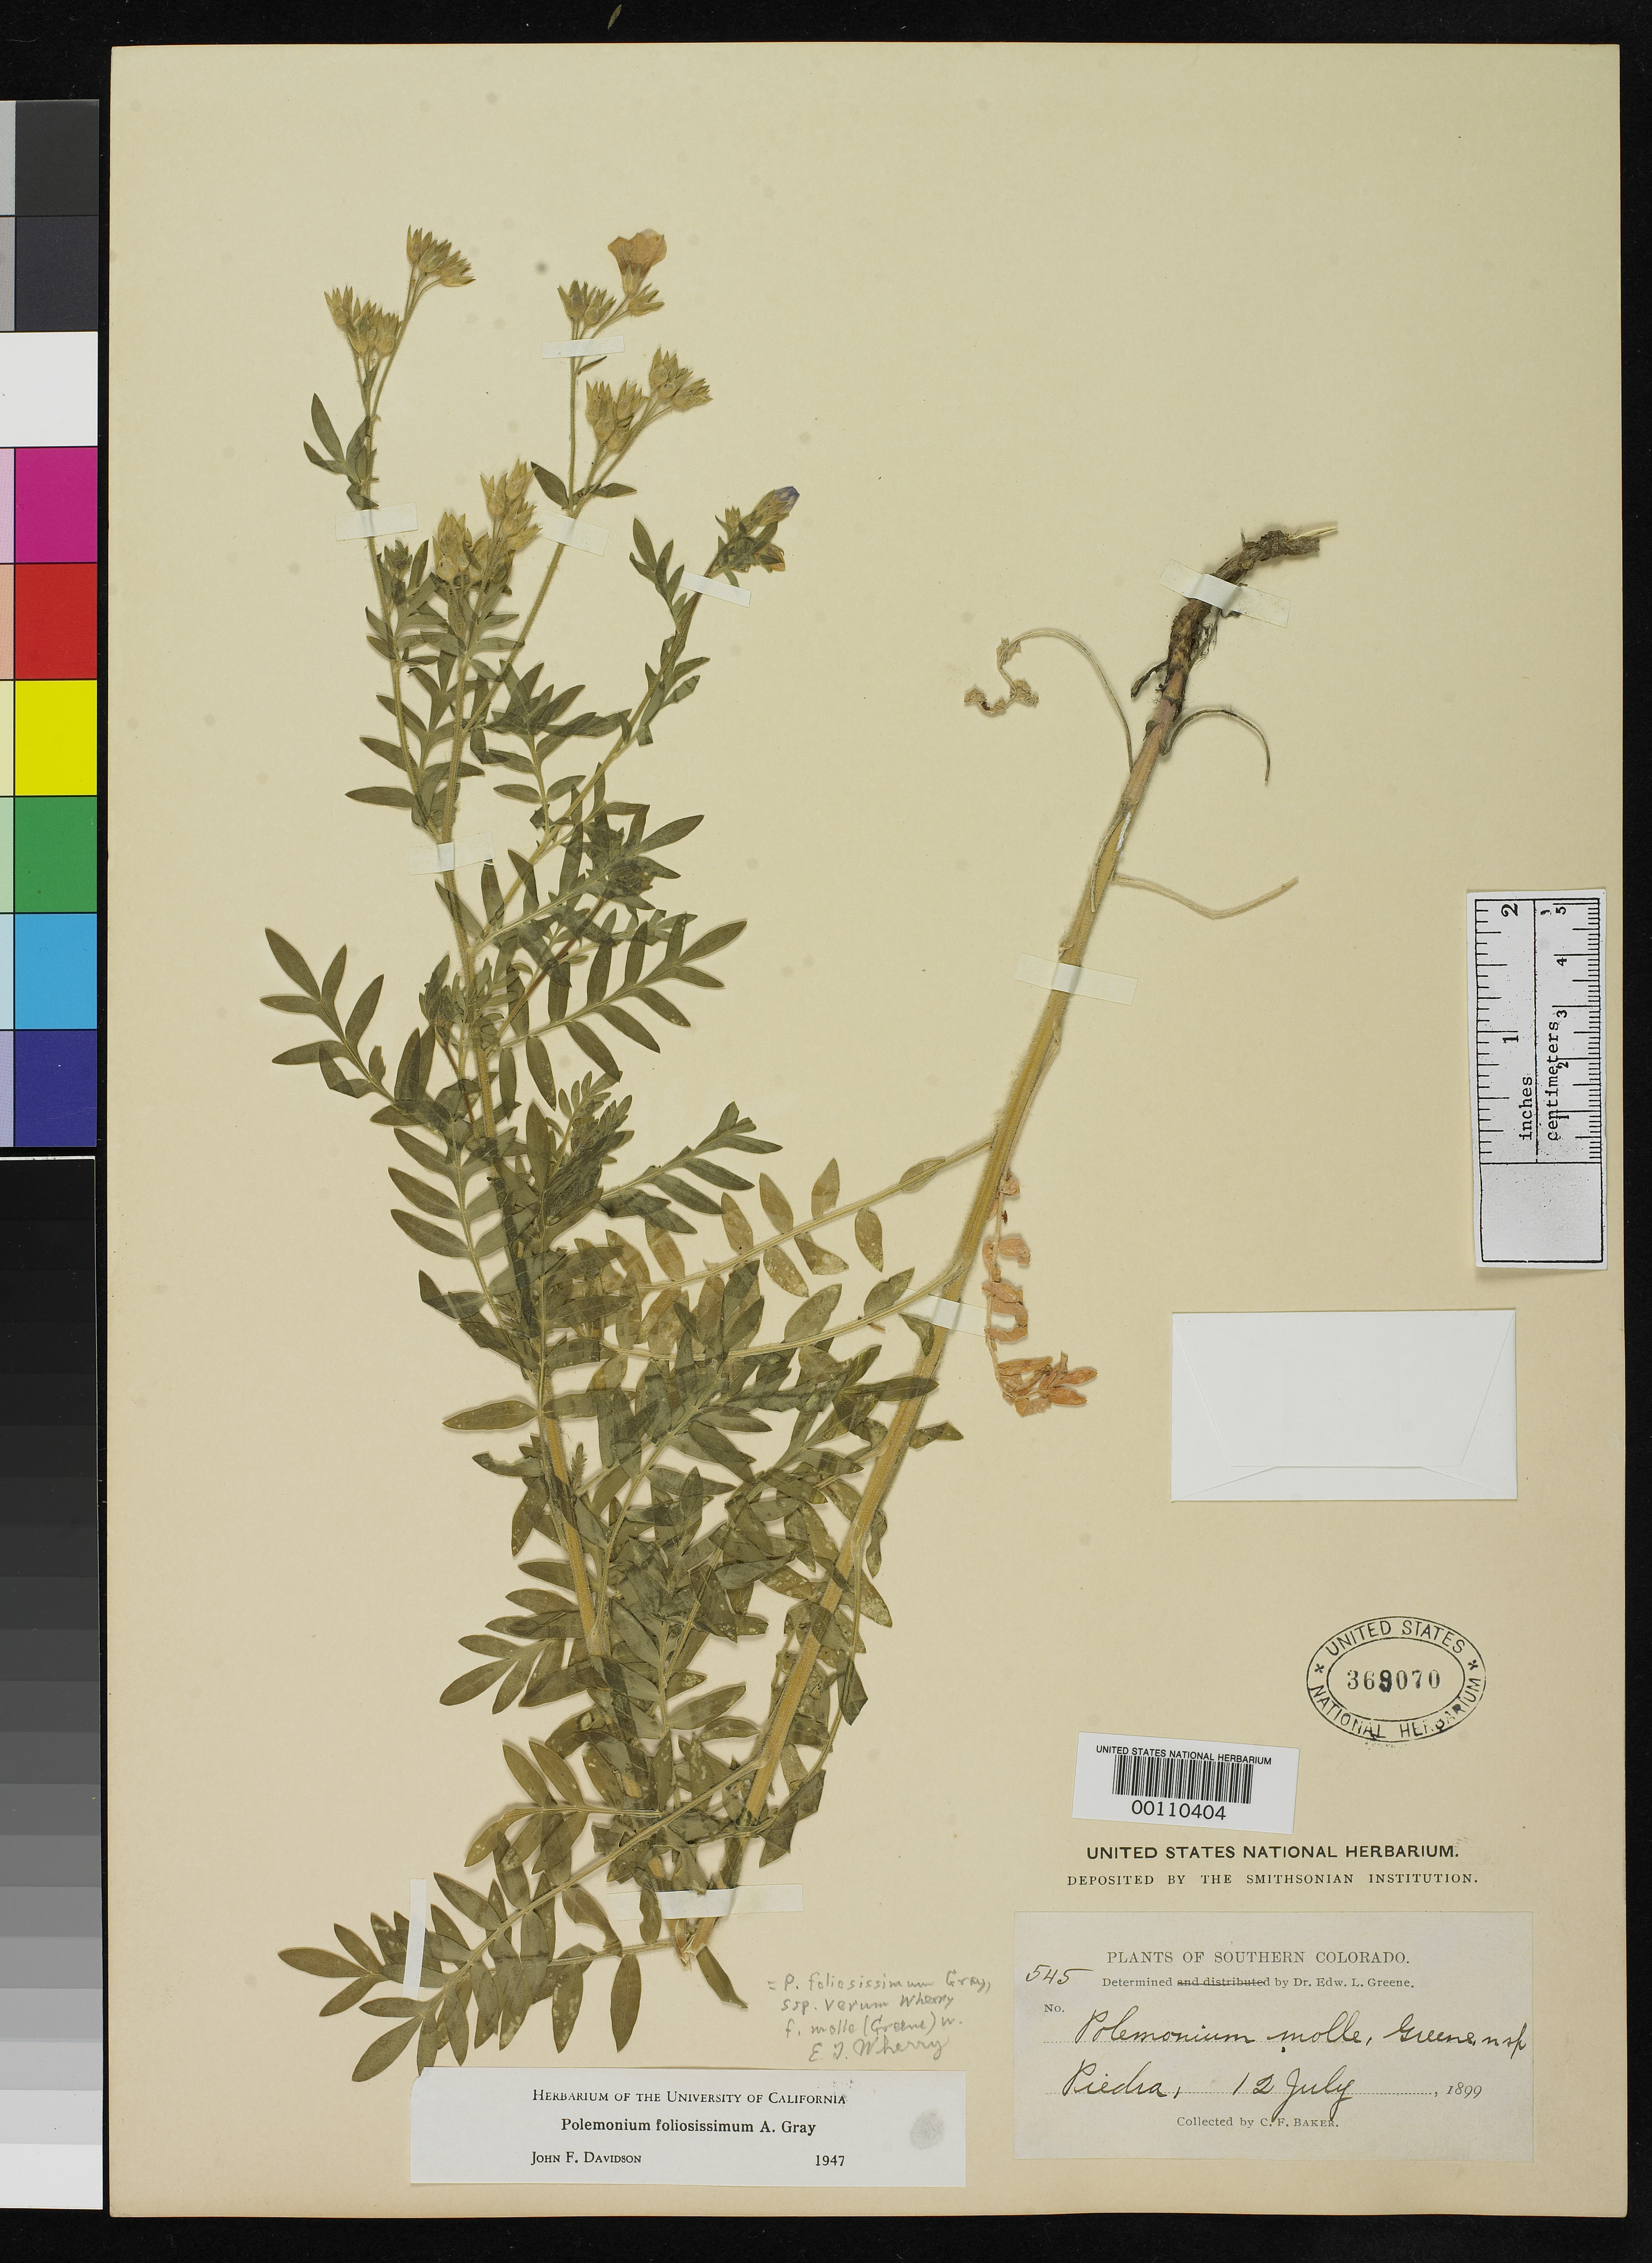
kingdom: Plantae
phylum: Tracheophyta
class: Magnoliopsida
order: Ericales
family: Polemoniaceae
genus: Polemonium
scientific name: Polemonium molle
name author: Greene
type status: Isotype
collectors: C. F. Baker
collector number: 545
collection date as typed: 12 Jul 1899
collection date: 1899-07-12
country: United States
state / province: Colorado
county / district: Archuleta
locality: Piedra.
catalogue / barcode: US 369070